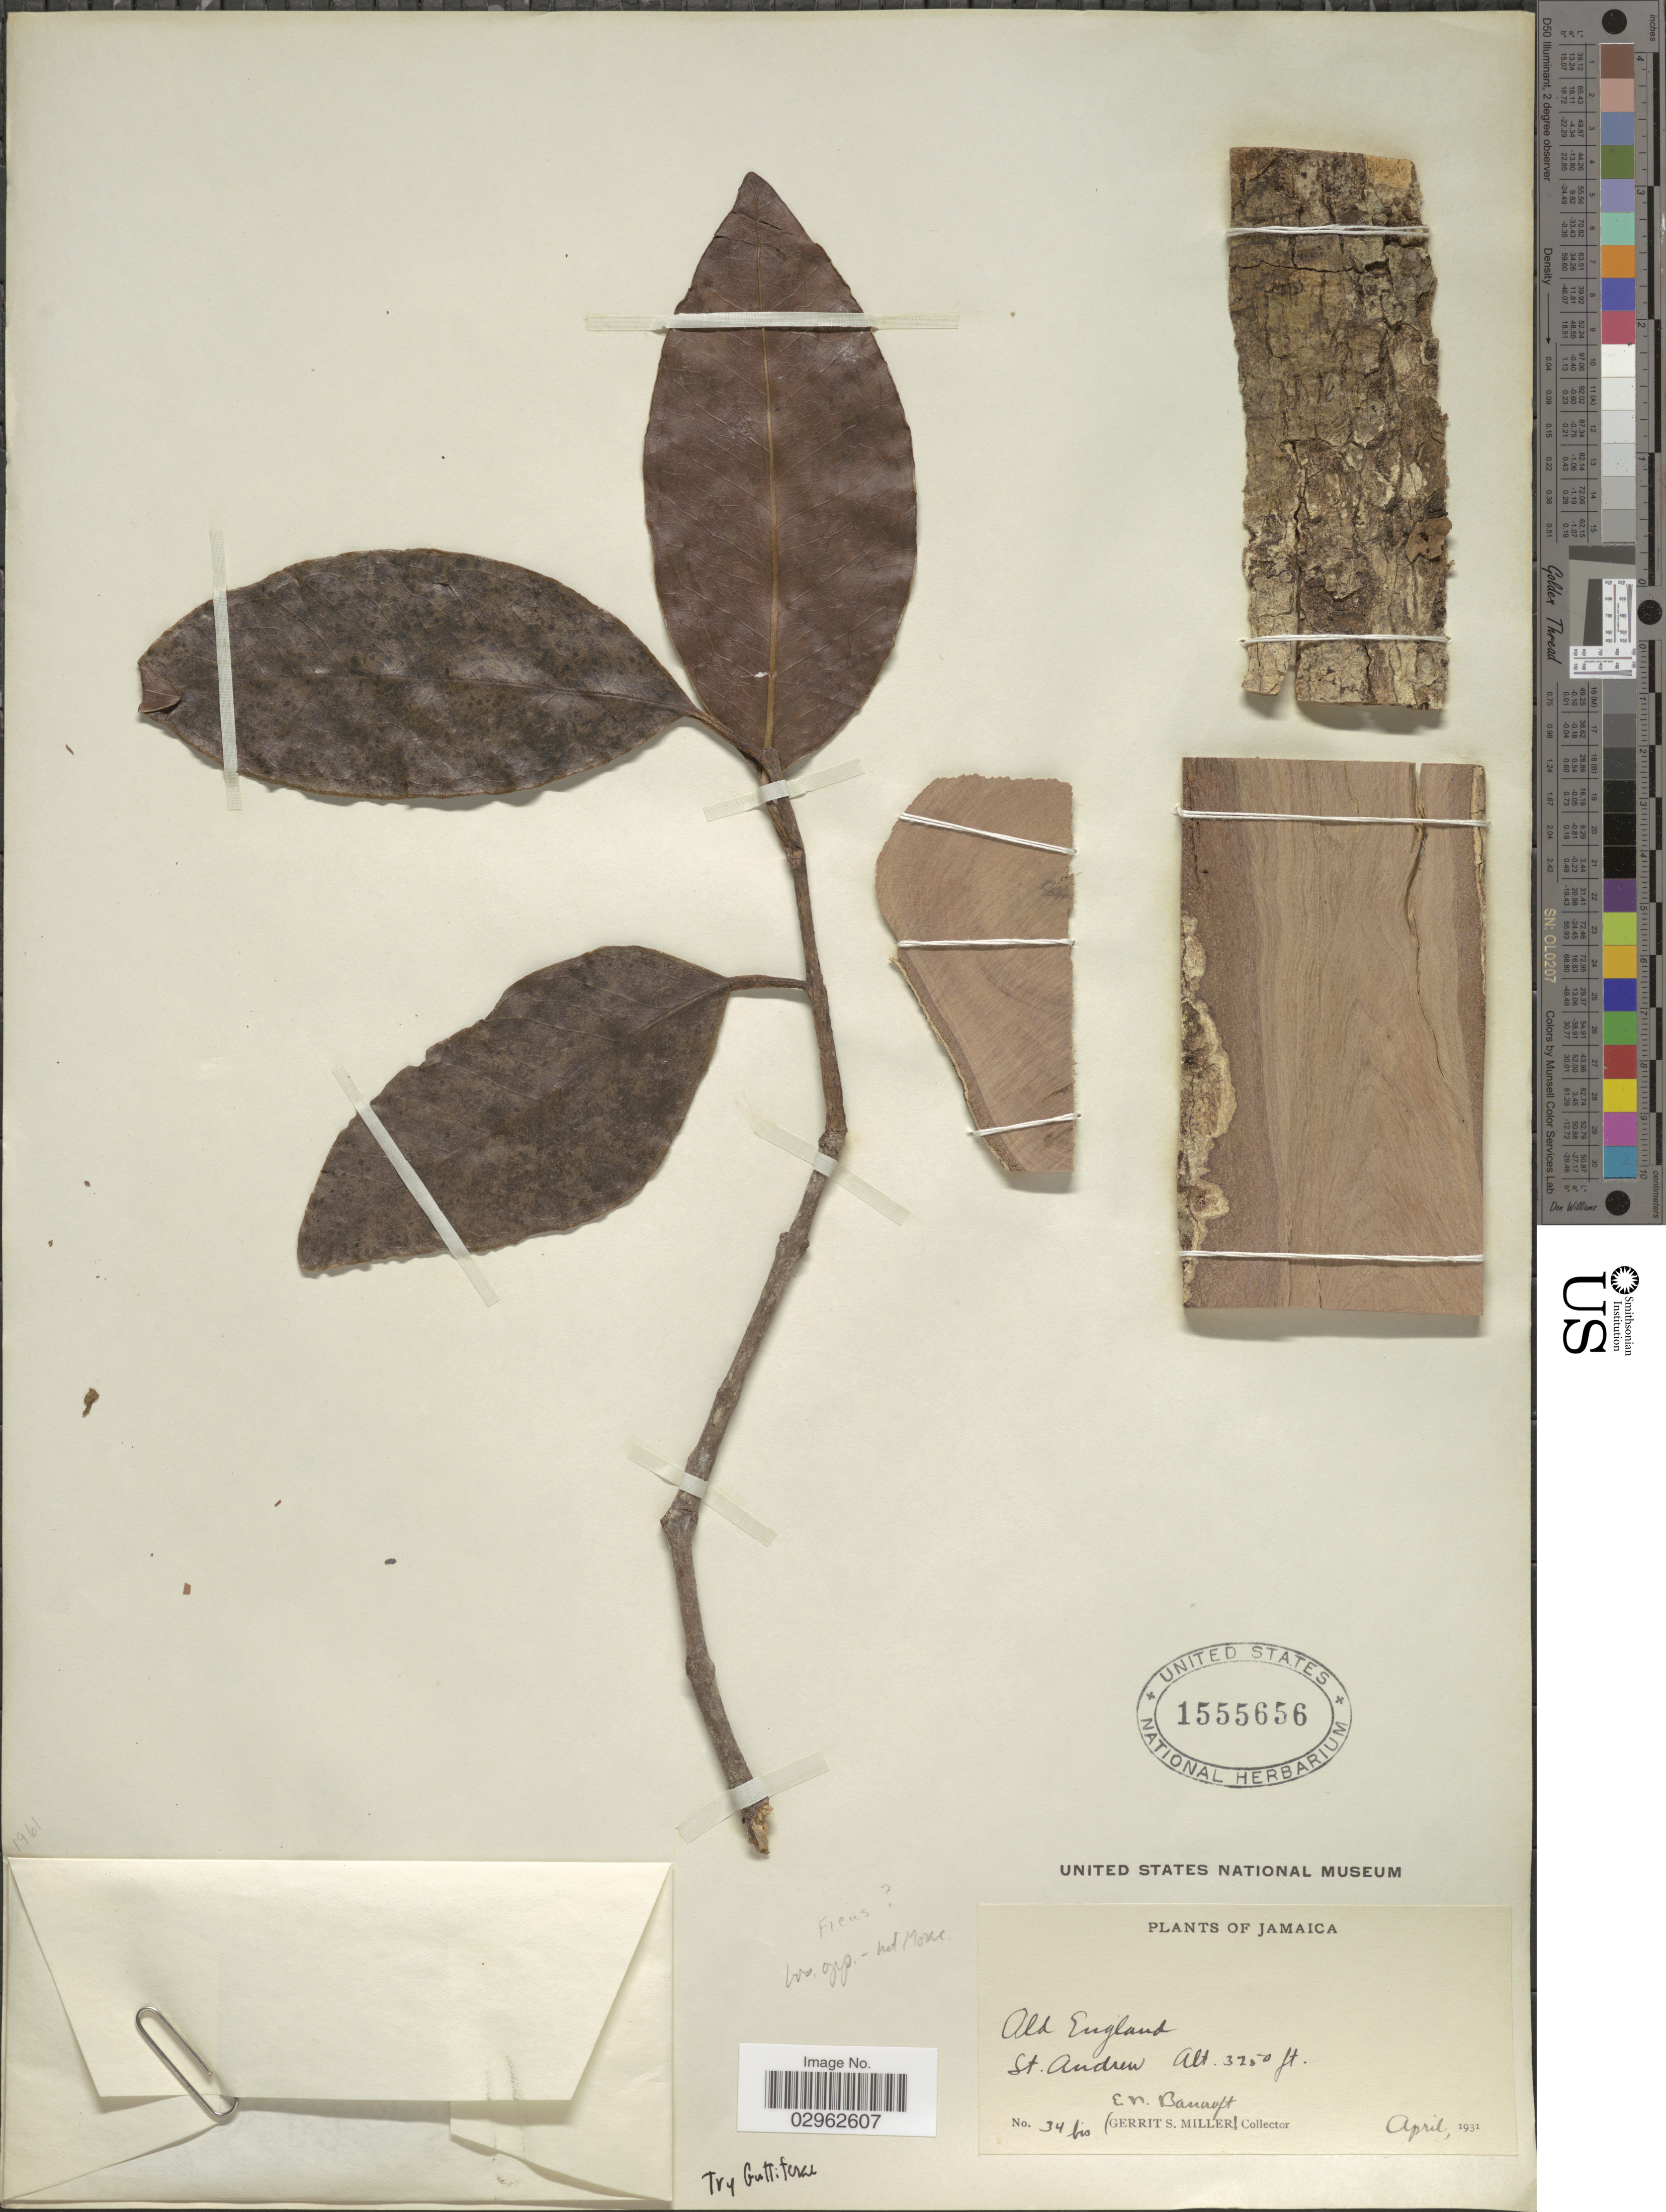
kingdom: Plantae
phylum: Tracheophyta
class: Magnoliopsida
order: Malpighiales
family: Clusiaceae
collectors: G. S. Miller & E. Bancroft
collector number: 34bis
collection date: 1931-04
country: Jamaica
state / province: Saint Andrew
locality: St. Andrew, Old England.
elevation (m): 991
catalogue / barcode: US 1555656